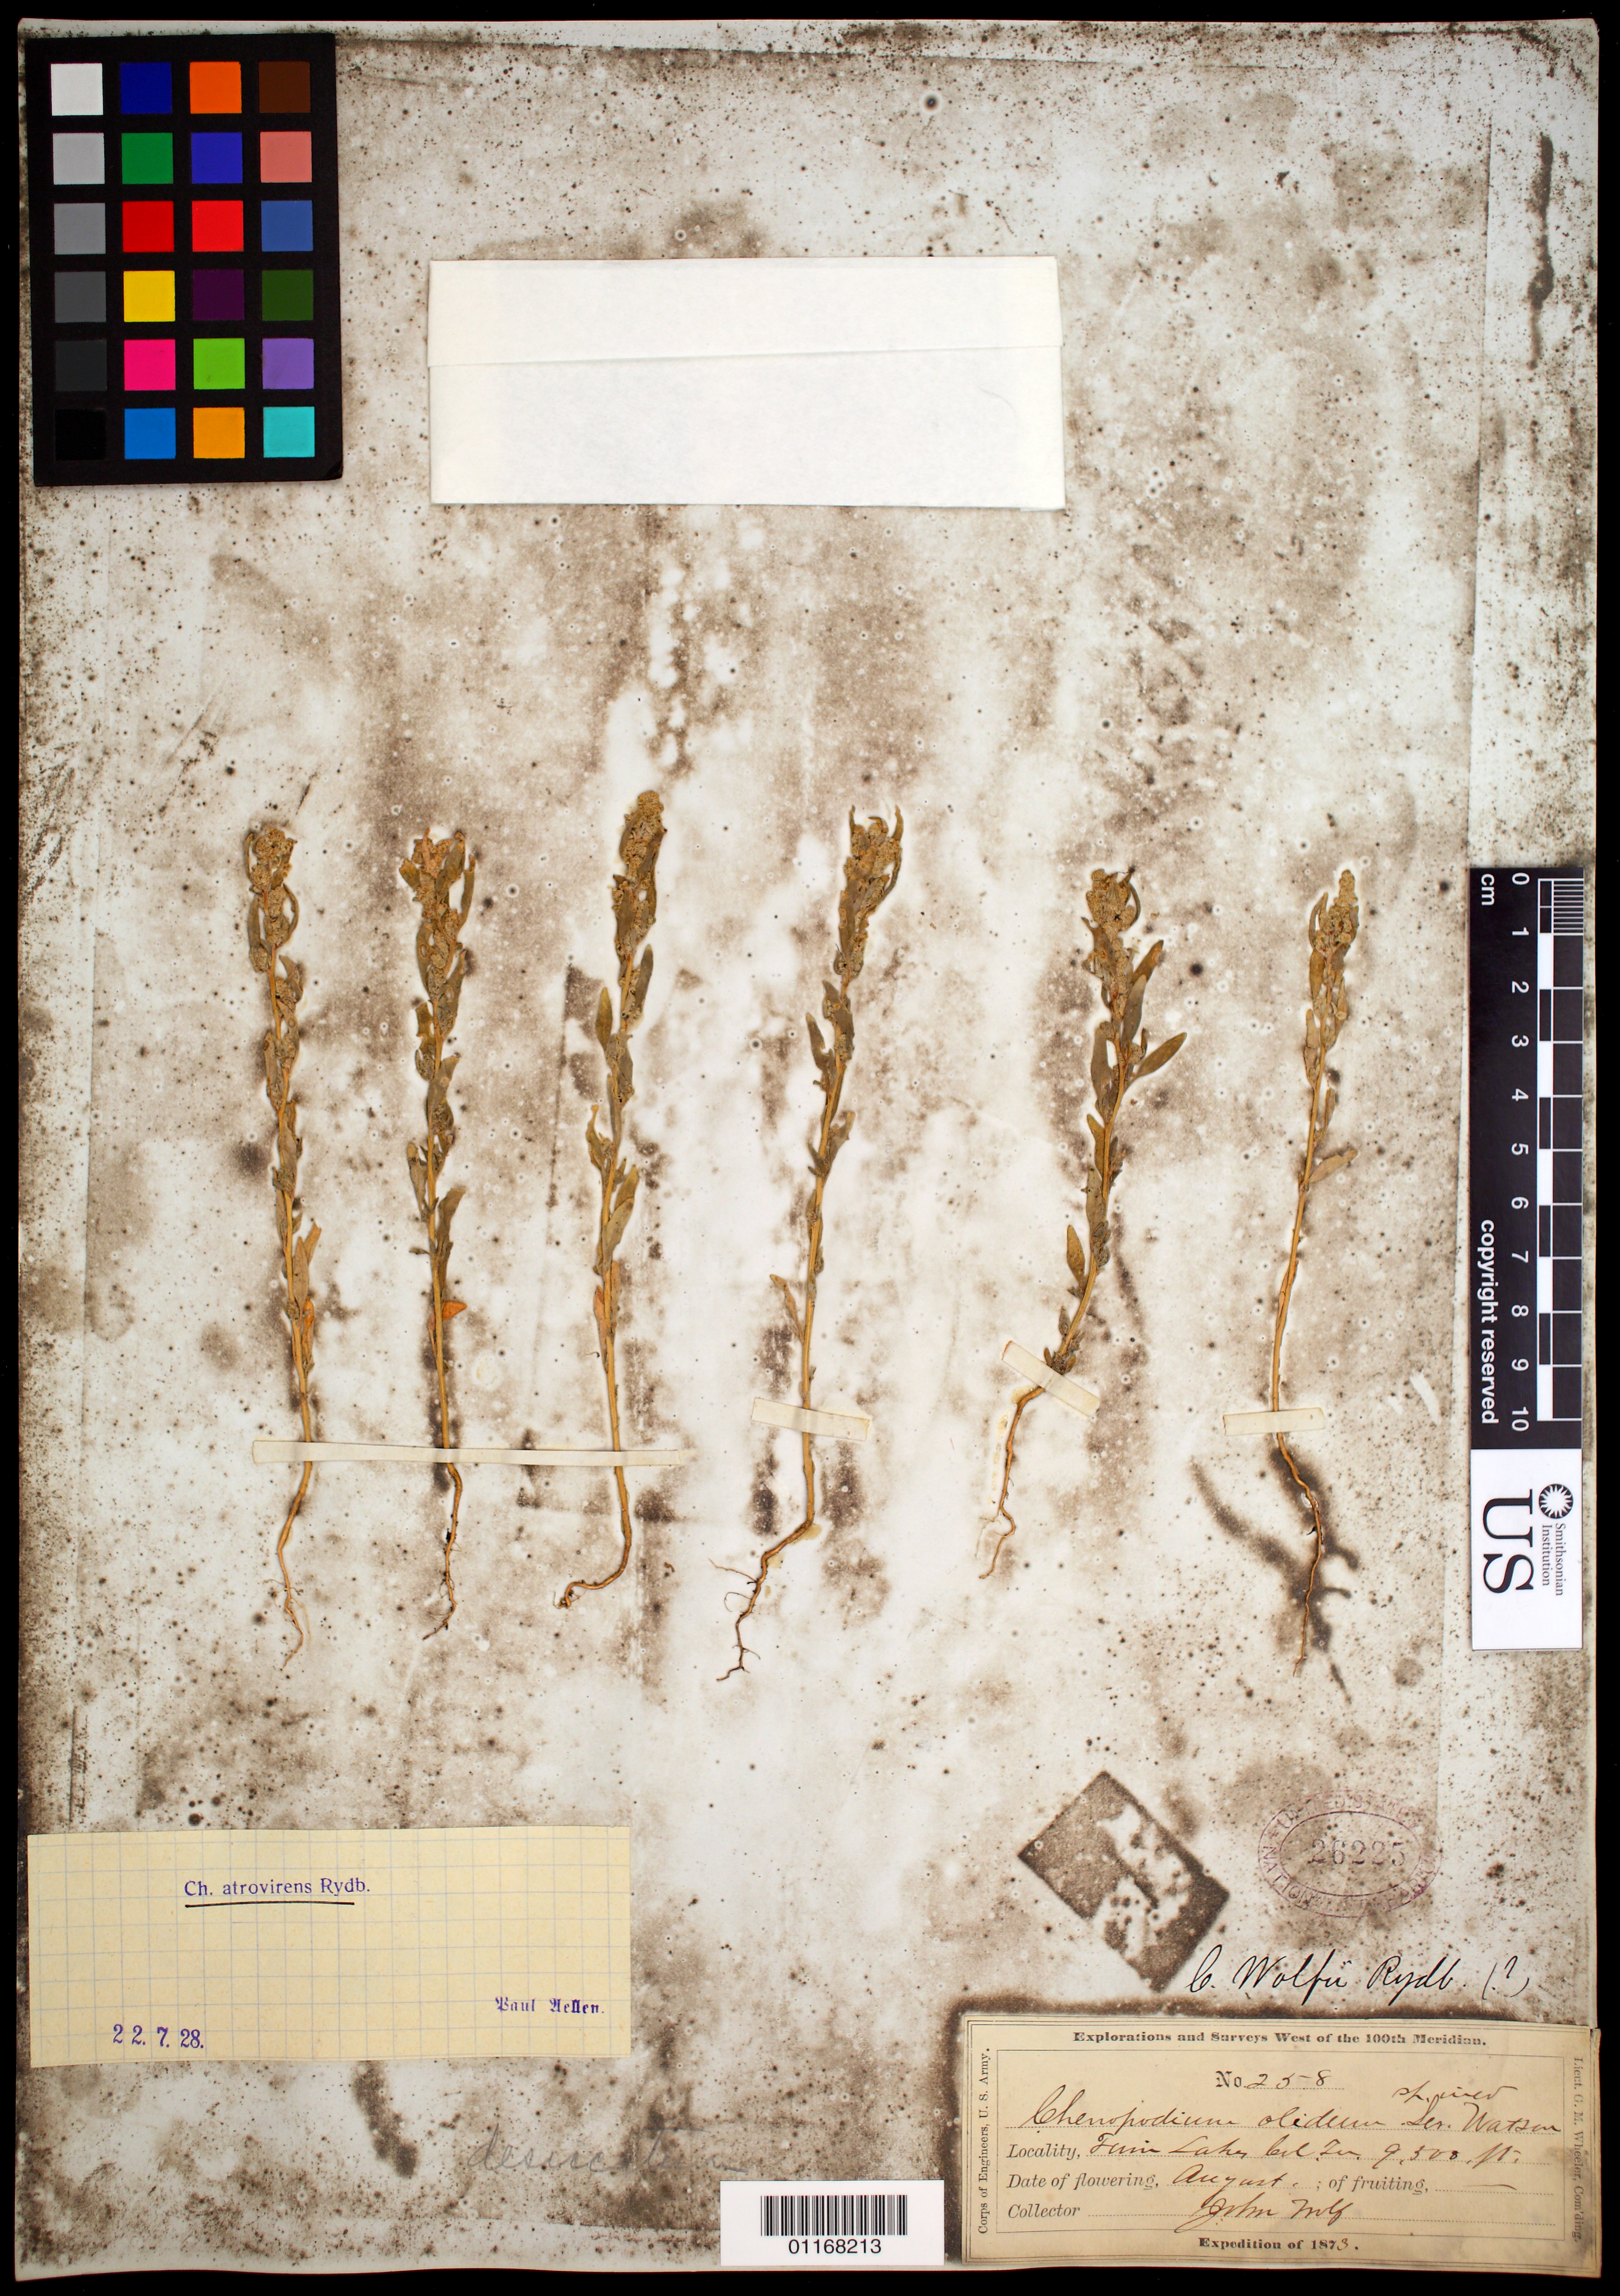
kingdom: Plantae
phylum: Tracheophyta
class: Magnoliopsida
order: Caryophyllales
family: Amaranthaceae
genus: Chenopodium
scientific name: Chenopodium atrovirens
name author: Rydb.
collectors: J. Wolf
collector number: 258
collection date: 1873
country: United States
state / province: Colorado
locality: Twin Lakes, Col. Ter.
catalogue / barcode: US 26225